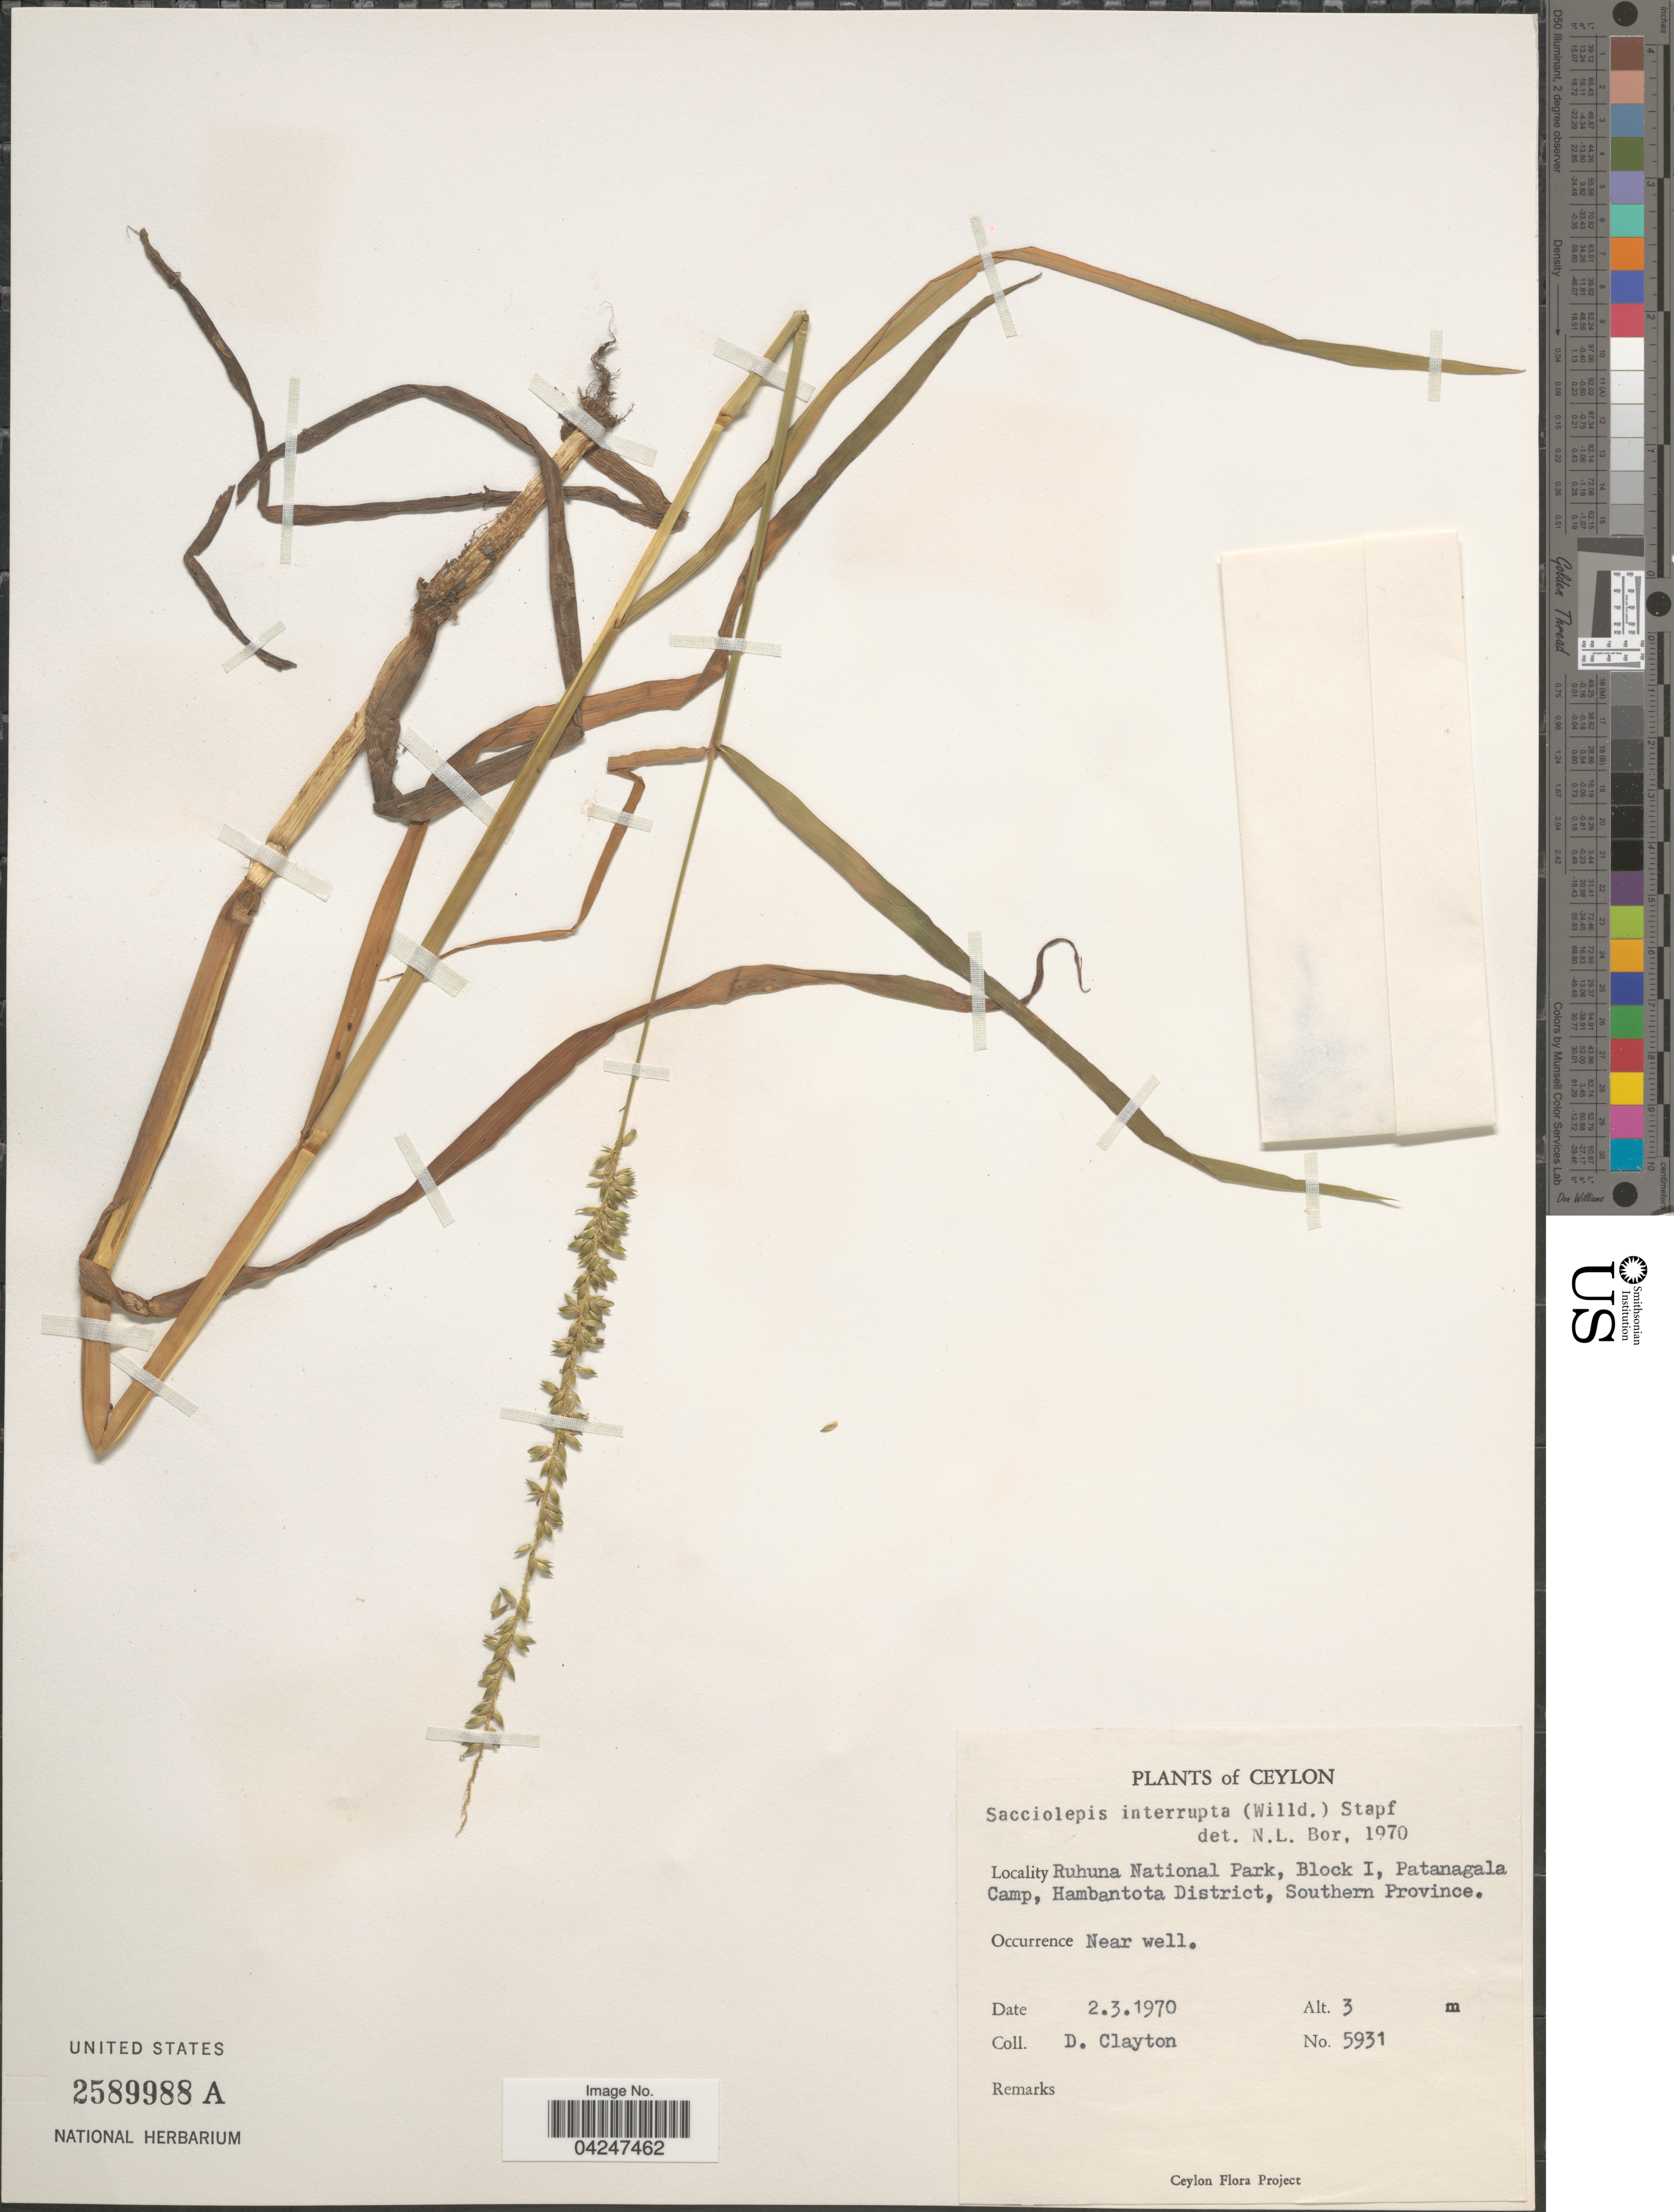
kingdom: Plantae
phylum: Tracheophyta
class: Liliopsida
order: Poales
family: Poaceae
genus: Sacciolepis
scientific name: Sacciolepis interrupta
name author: (Willd.) Stapf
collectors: D. Clayton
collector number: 5931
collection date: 1970-03-02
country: Sri Lanka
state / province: Southern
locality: Ceylon. Ruhuna National Park, Block I, Patanagala Camp, Hambantota District. Near well.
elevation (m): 3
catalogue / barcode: US 2589988A